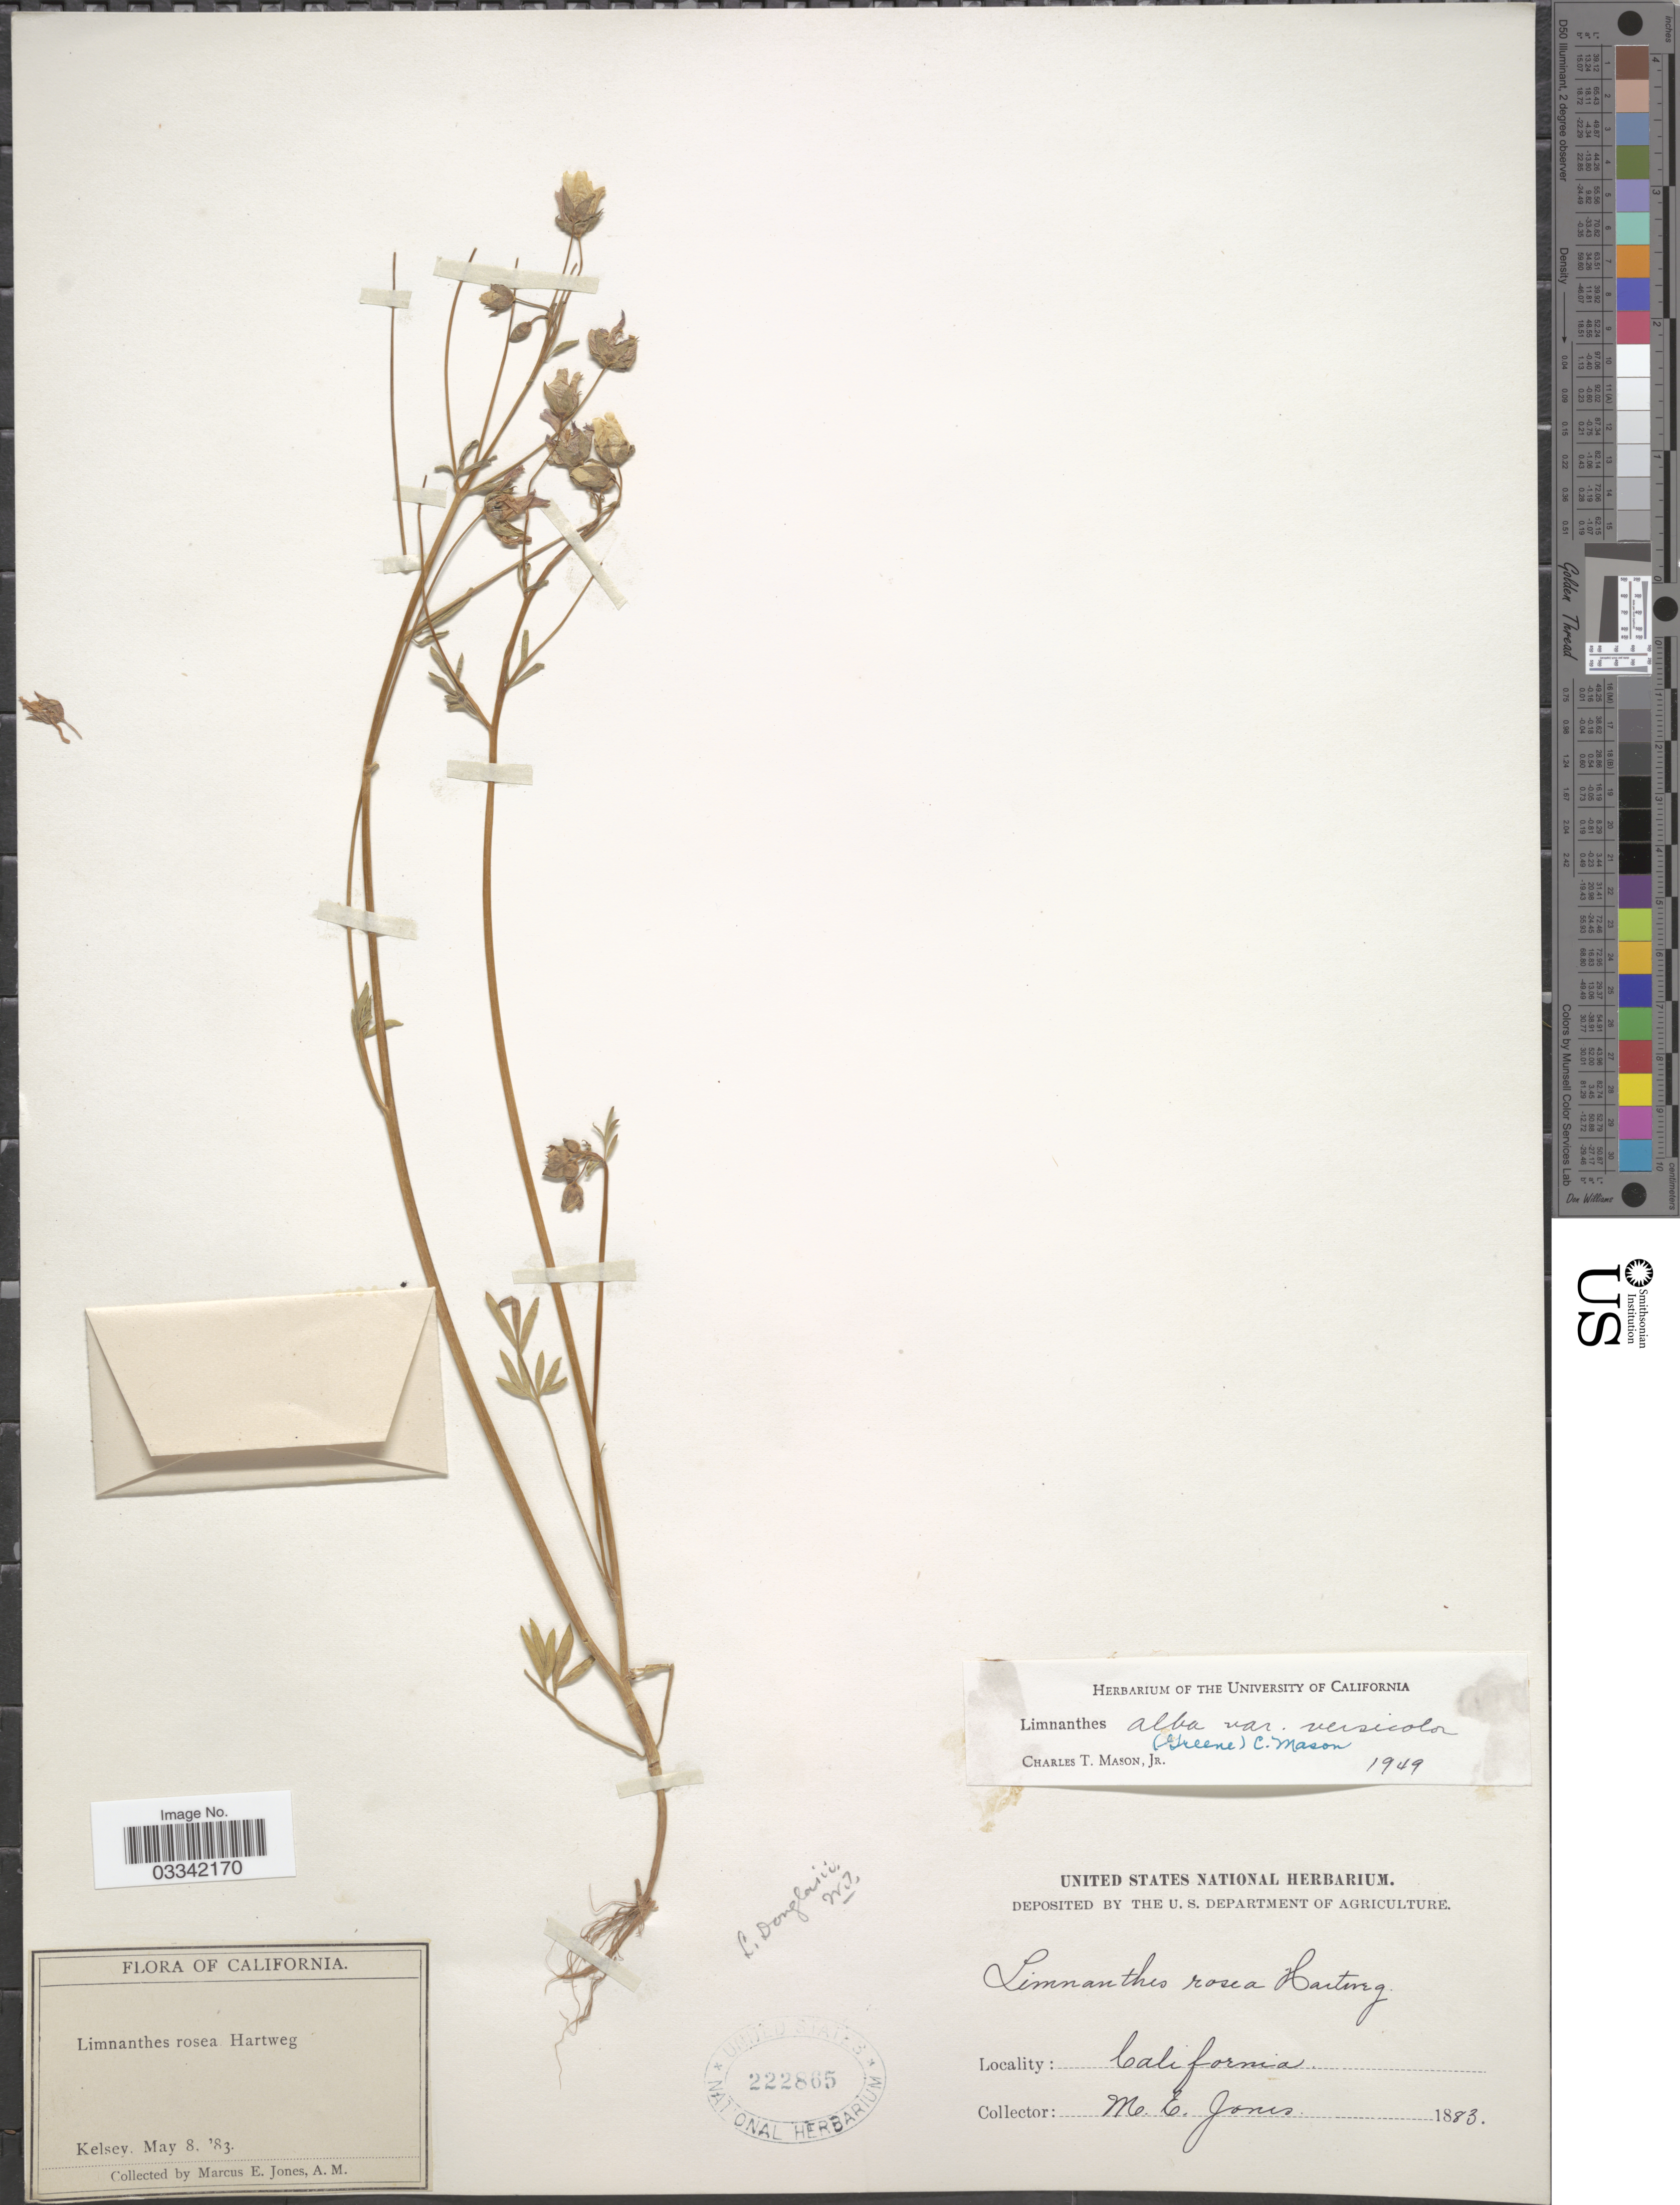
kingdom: Plantae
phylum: Tracheophyta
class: Magnoliopsida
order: Brassicales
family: Limnanthaceae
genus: Limnanthes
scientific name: Limnanthes alba var. versicolor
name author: (Greene) C.T. Mason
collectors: M. E. Jones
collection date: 1883-05-08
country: United States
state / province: California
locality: Kelsey.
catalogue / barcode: US 222865